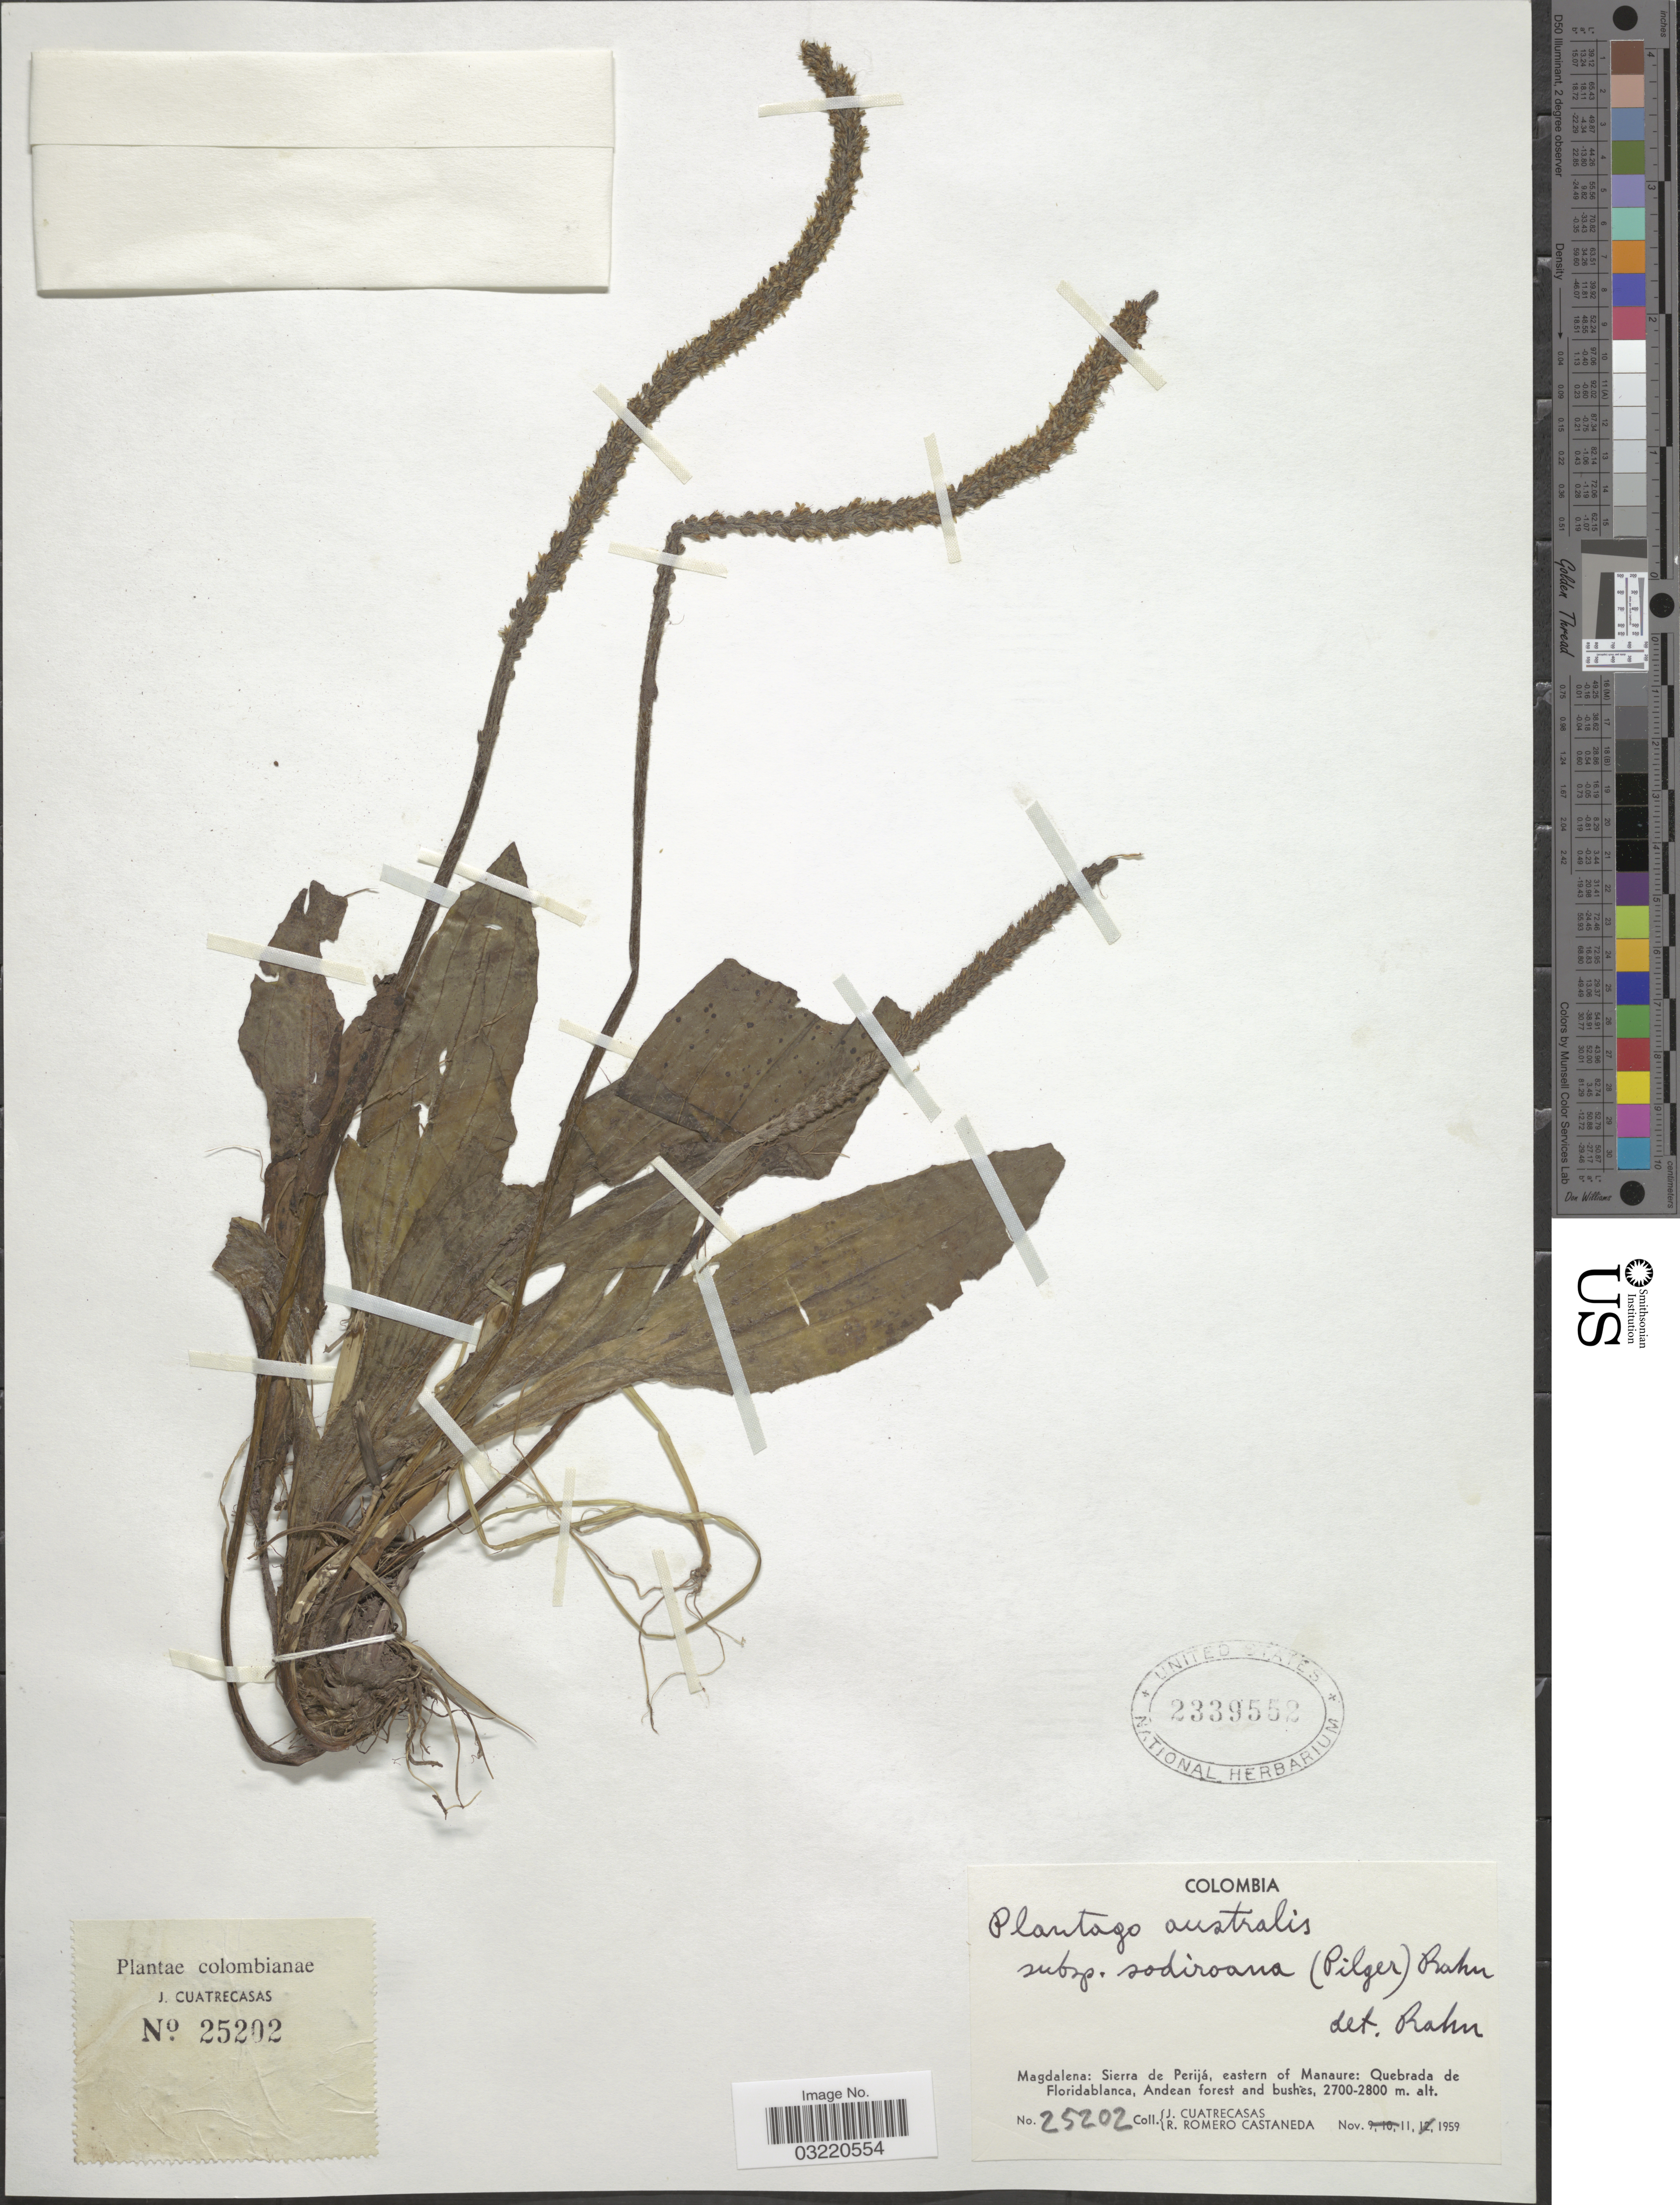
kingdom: Plantae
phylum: Tracheophyta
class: Magnoliopsida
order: Lamiales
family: Plantaginaceae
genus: Plantago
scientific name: Plantago australis subsp. sodiroana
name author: (Pilg.) Rahn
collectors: J. Cuatrecasas & R. Romero Castañeda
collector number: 25202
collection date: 1959-11-11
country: Colombia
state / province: Magdalena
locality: Sierra de Perijá, eastern of Manaura: Quebrada de Floridablanca, Andean forest and bushes.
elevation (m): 2700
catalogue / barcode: US 2339552